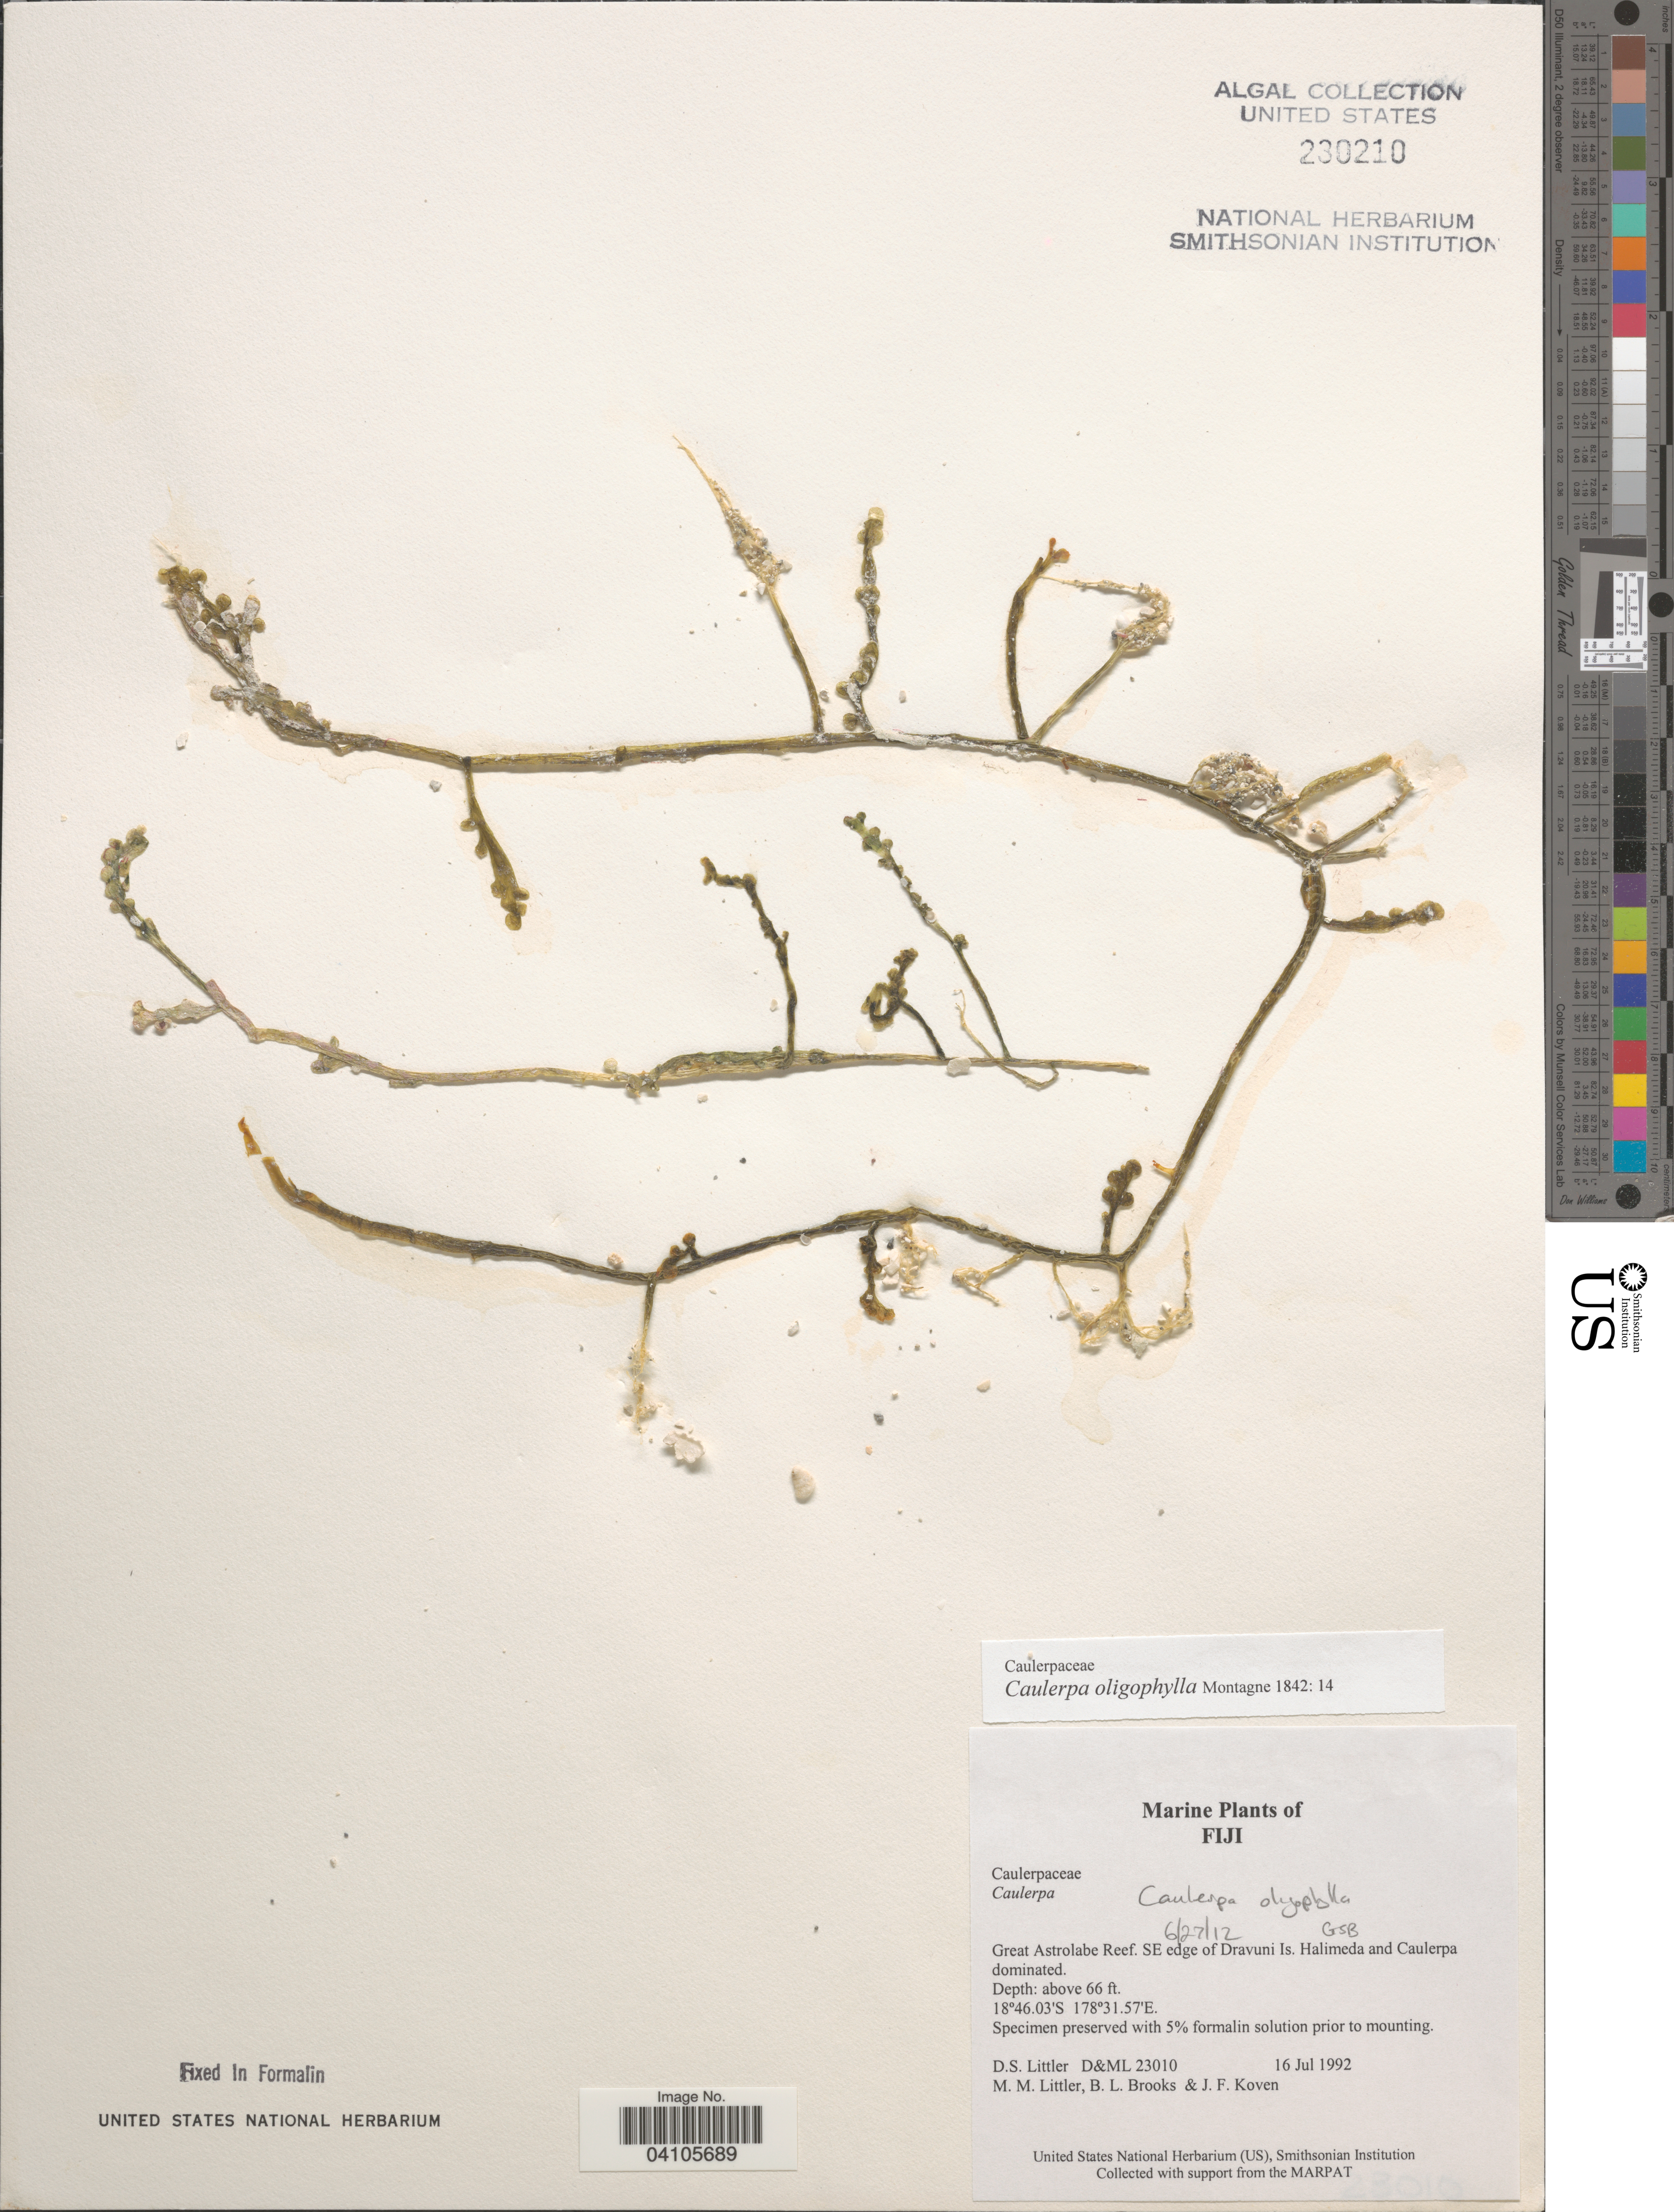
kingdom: Plantae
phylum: Chlorophyta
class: Ulvophyceae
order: Bryopsidales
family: Caulerpaceae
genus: Caulerpa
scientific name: Caulerpa oligophylla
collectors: D. S. Littler, B. Brooks & J. Koven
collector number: D&ML 23010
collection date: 1992-07-16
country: Fiji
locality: Great Astrolabe Reef. SE edge of Dravuni Is.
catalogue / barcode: US 230210